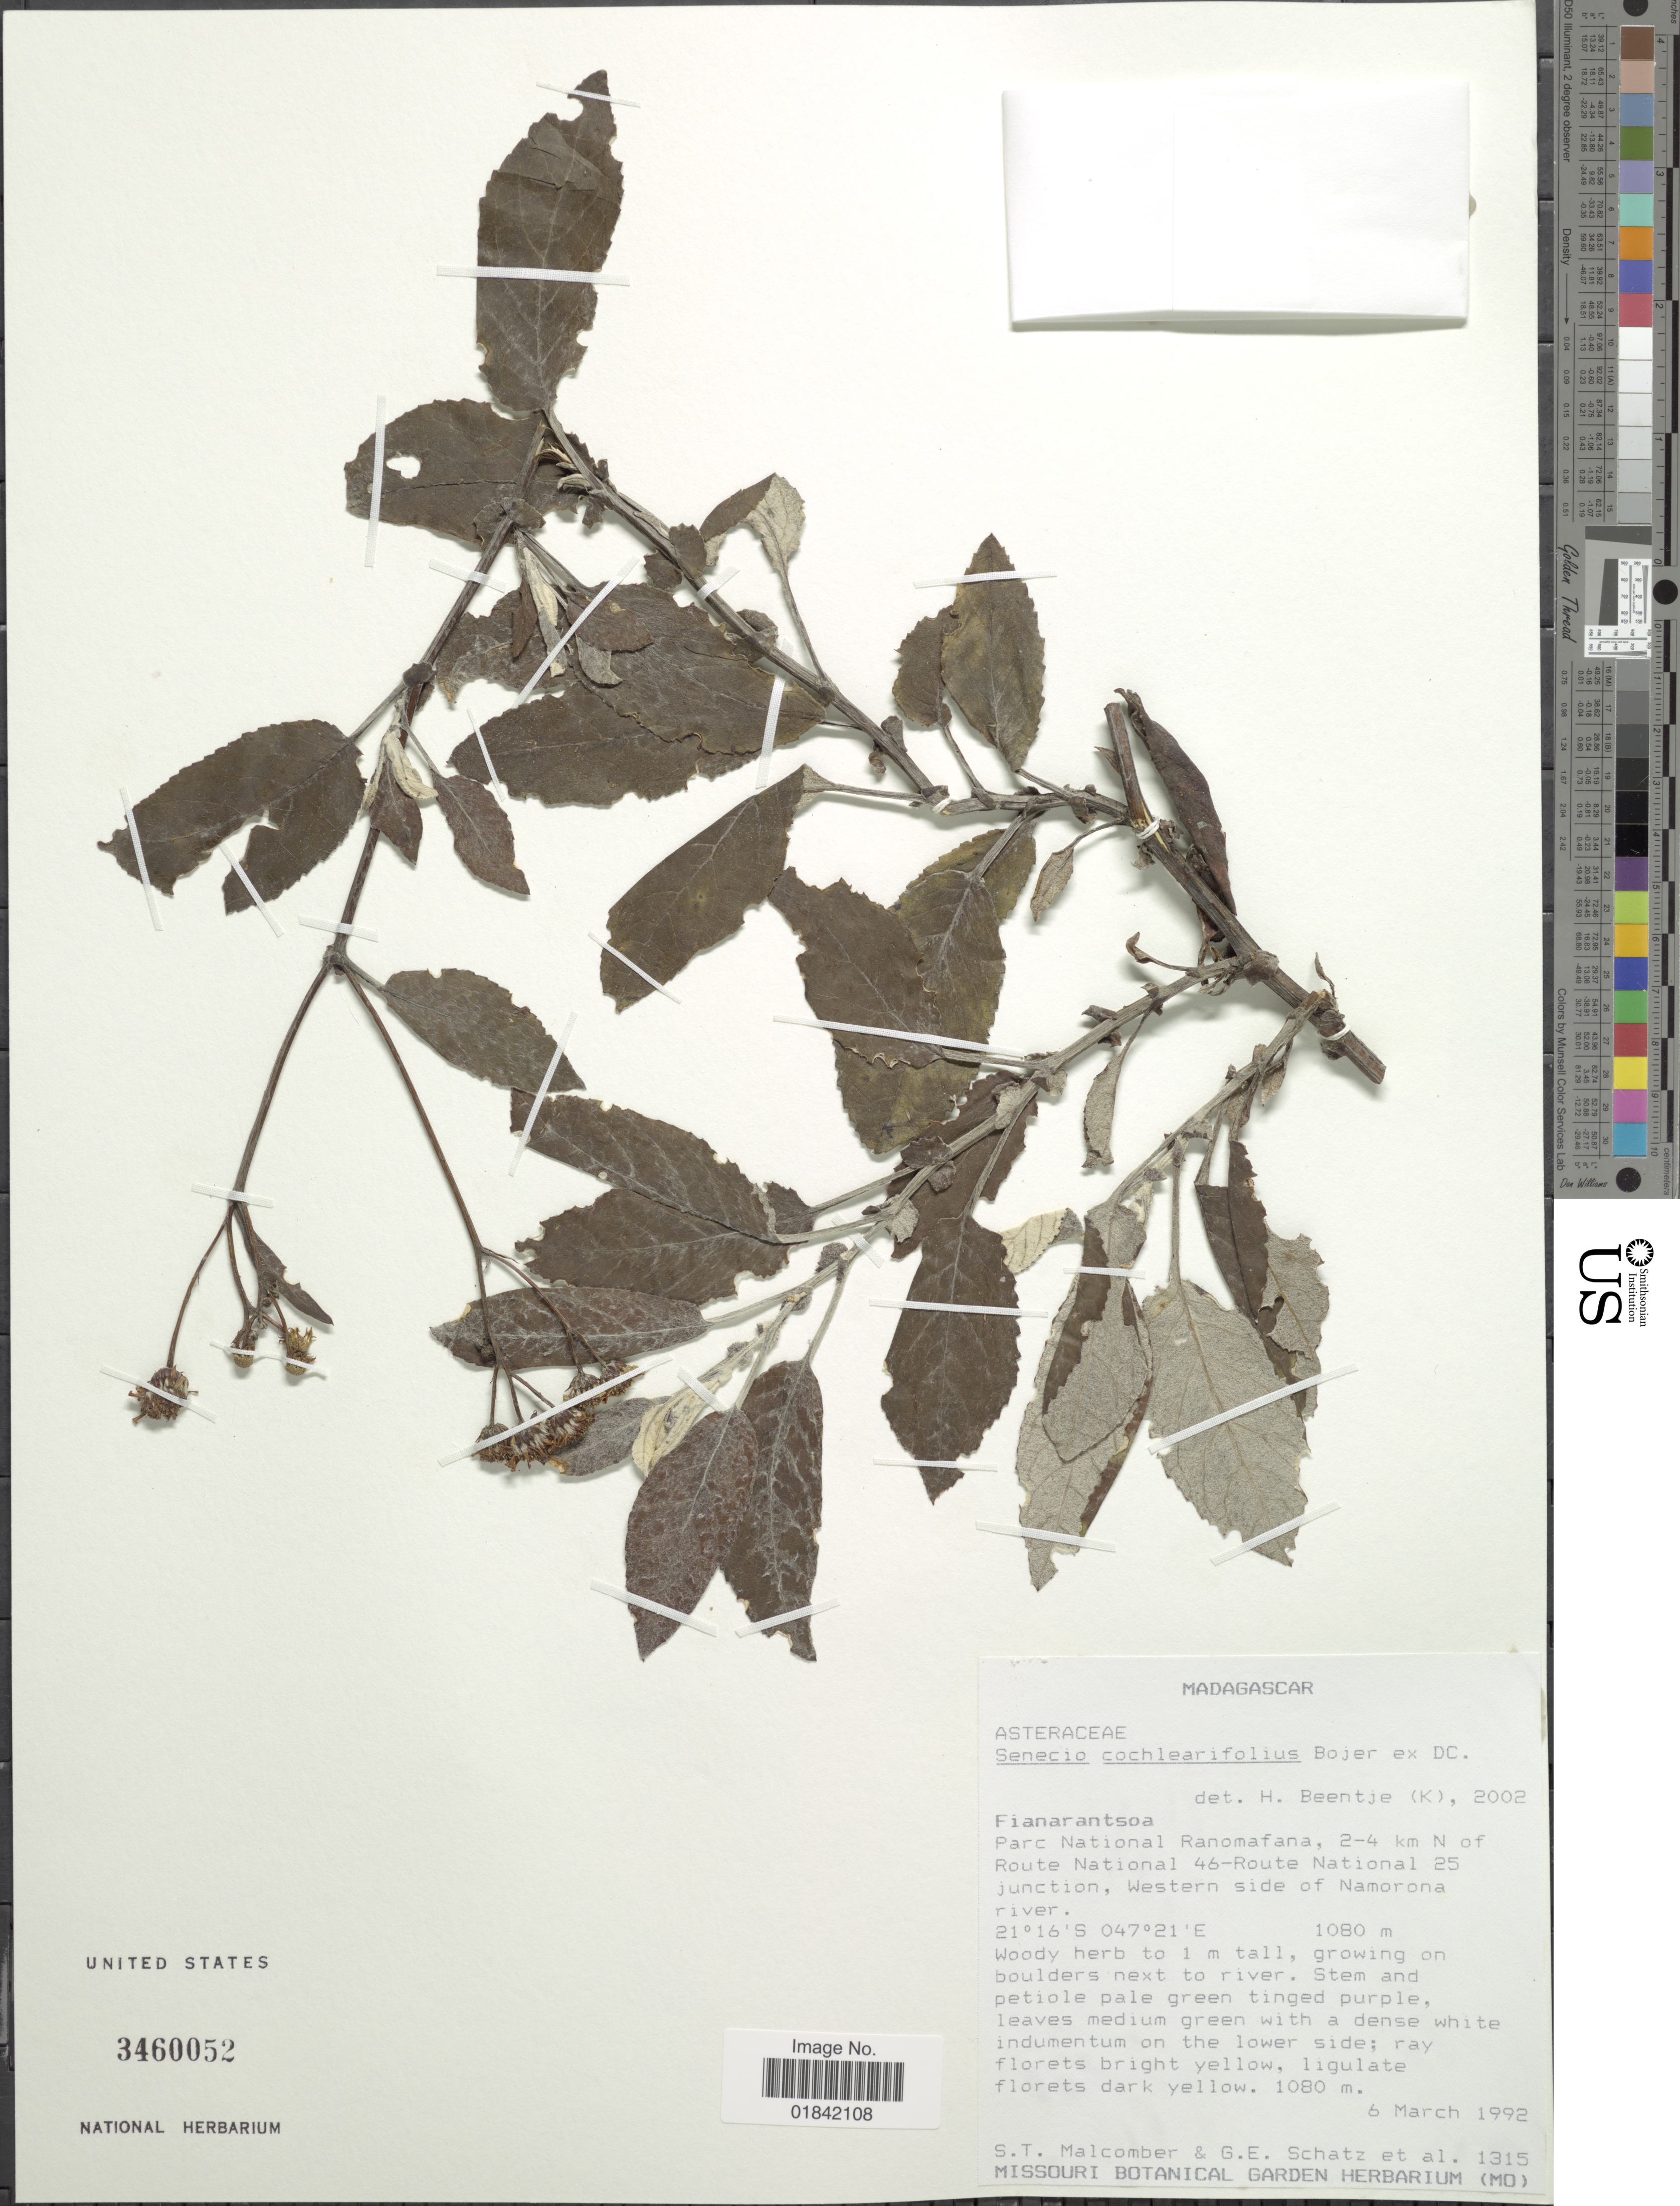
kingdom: Plantae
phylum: Tracheophyta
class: Magnoliopsida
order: Asterales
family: Asteraceae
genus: Senecio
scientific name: Senecio cochlearifolius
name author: Bojer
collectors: S. T. Malcomber, G. Schatz & et al.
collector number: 1315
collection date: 1992-03-06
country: Madagascar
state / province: Haute Matsiatra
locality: Parc National Ranomafana, 2-4 km N of Route National 46-Route National 25 junction, Western side of Namorona river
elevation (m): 1080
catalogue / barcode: US 3460052